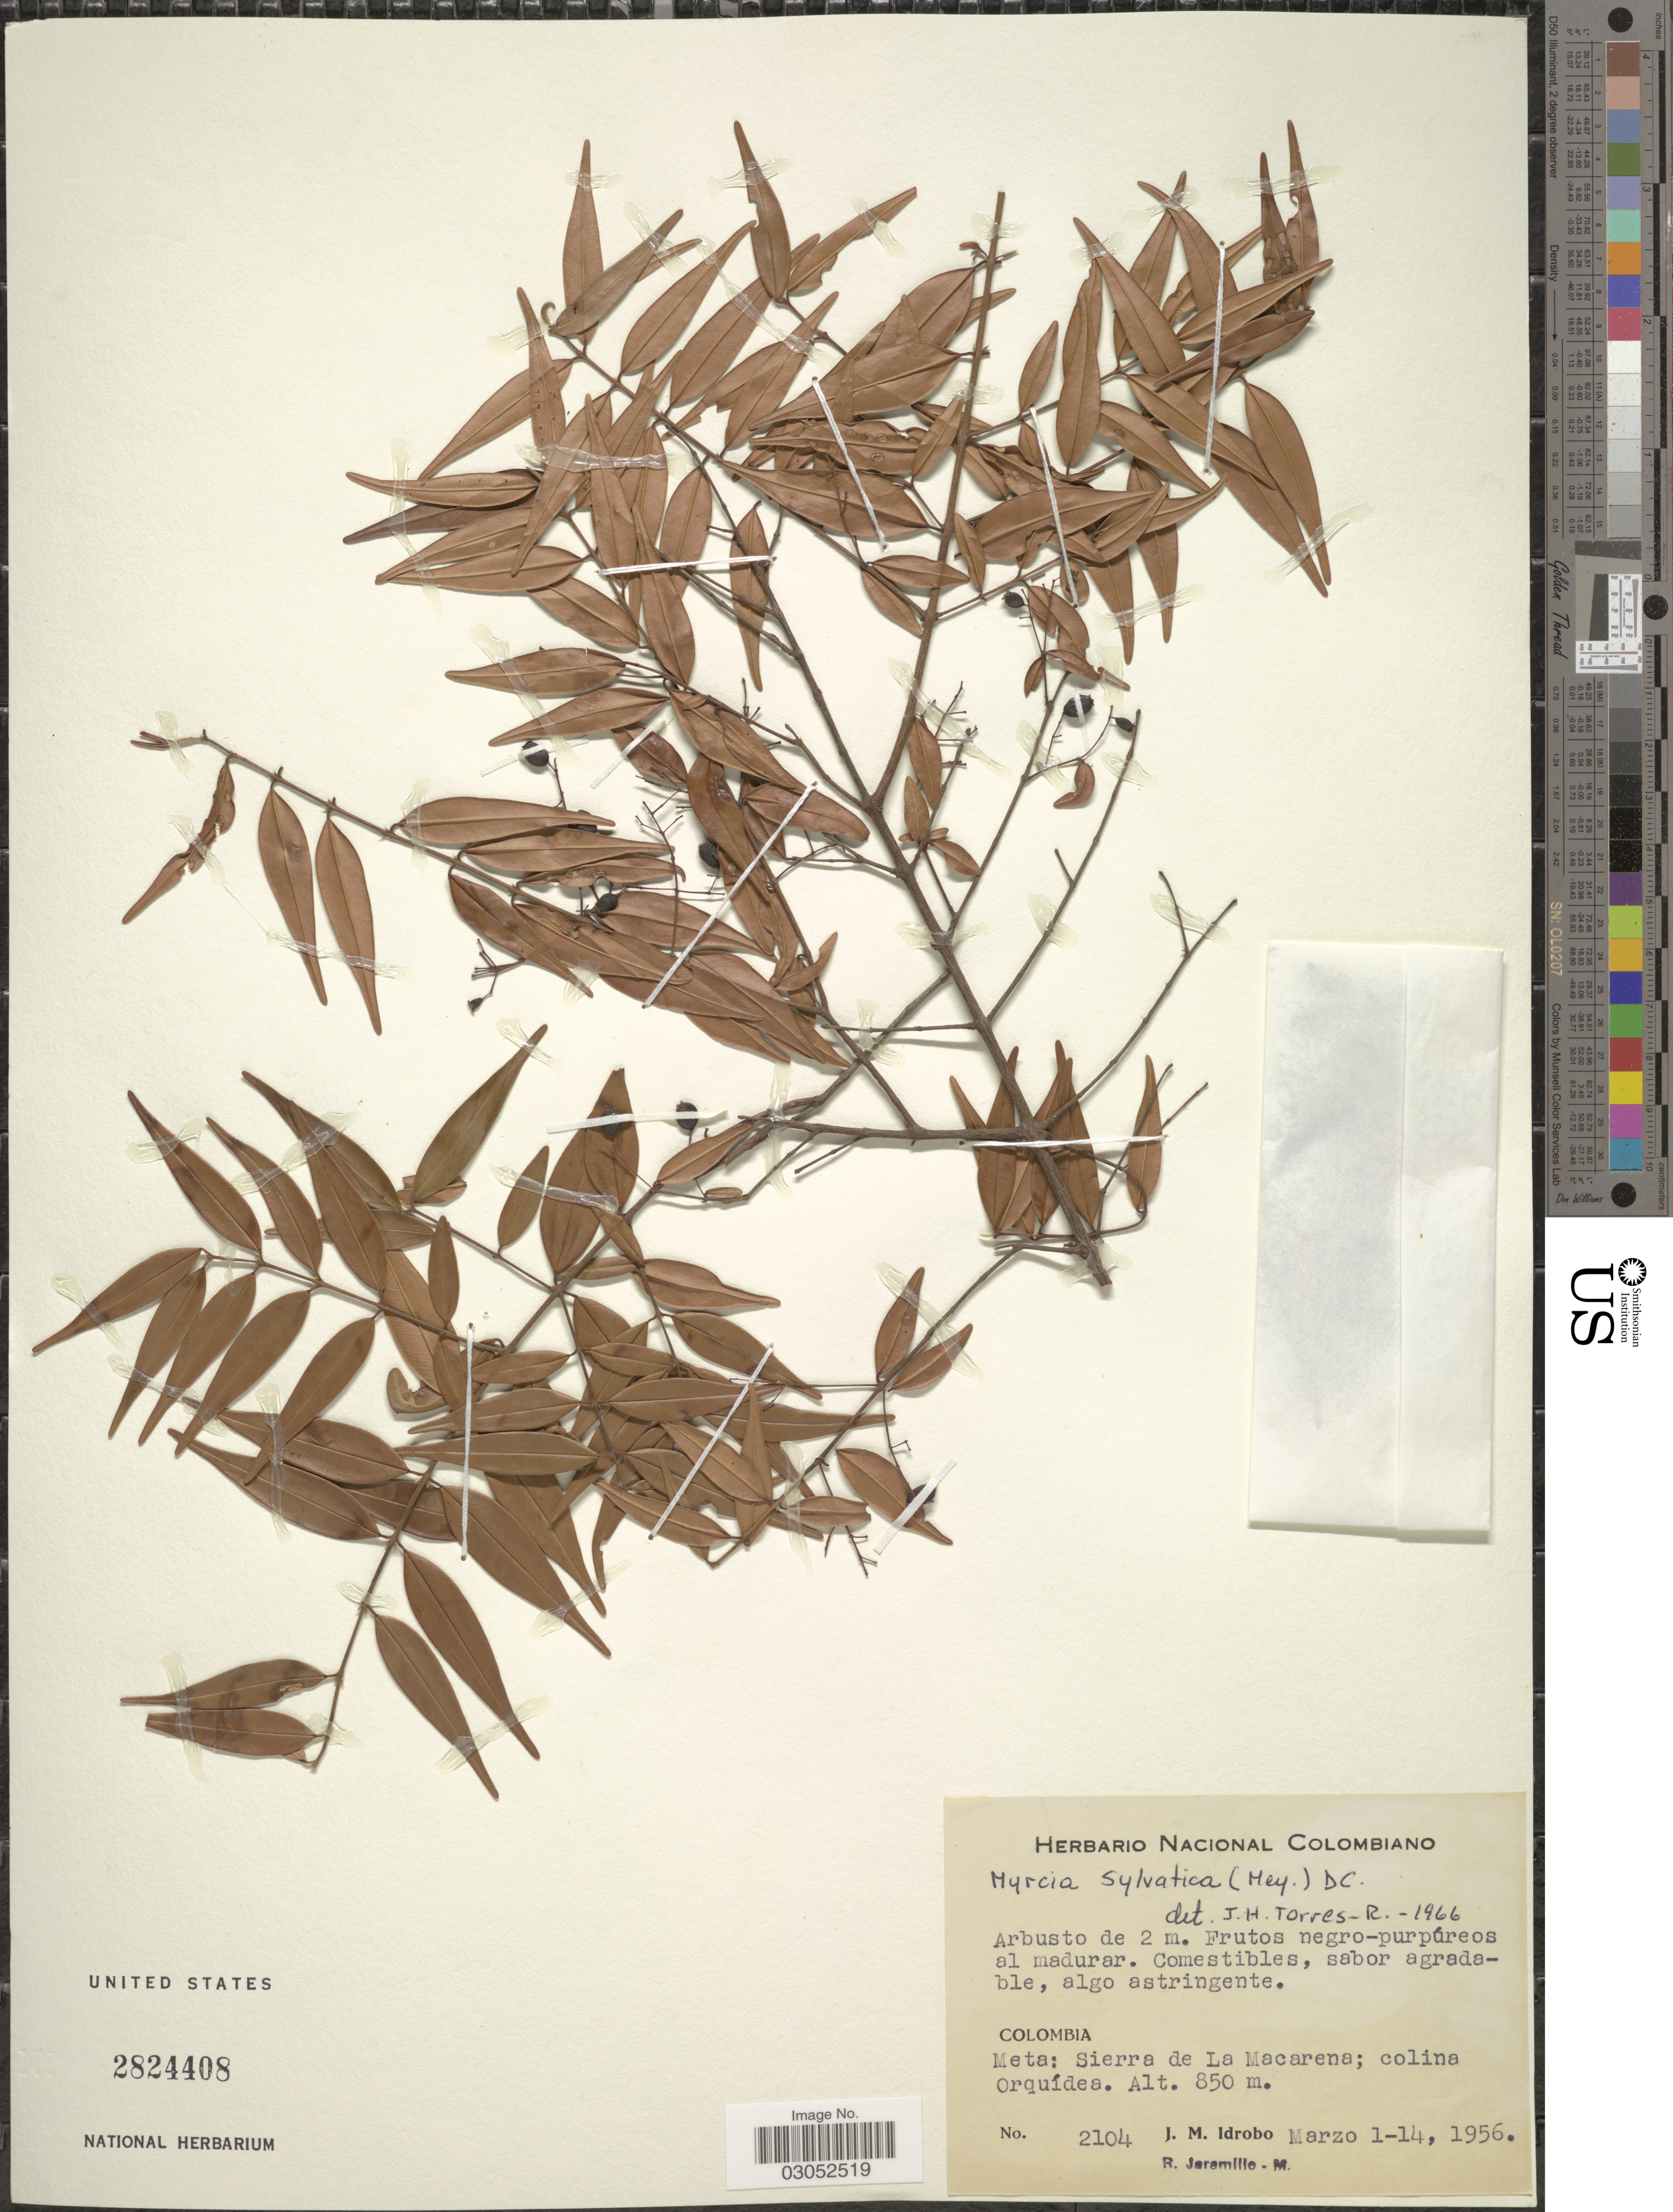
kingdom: Plantae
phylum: Tracheophyta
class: Magnoliopsida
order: Myrtales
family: Myrtaceae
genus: Myrcia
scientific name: Myrcia sylvatica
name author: (G. Mey.) DC.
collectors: J. M. Idrobo & R. Jaramillo M.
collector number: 2104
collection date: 1956-03-01/1956-03-14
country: Colombia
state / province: Meta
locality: Meta: Sierra de La Macarena; colina Orquídea.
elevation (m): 850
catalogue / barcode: US 2824408